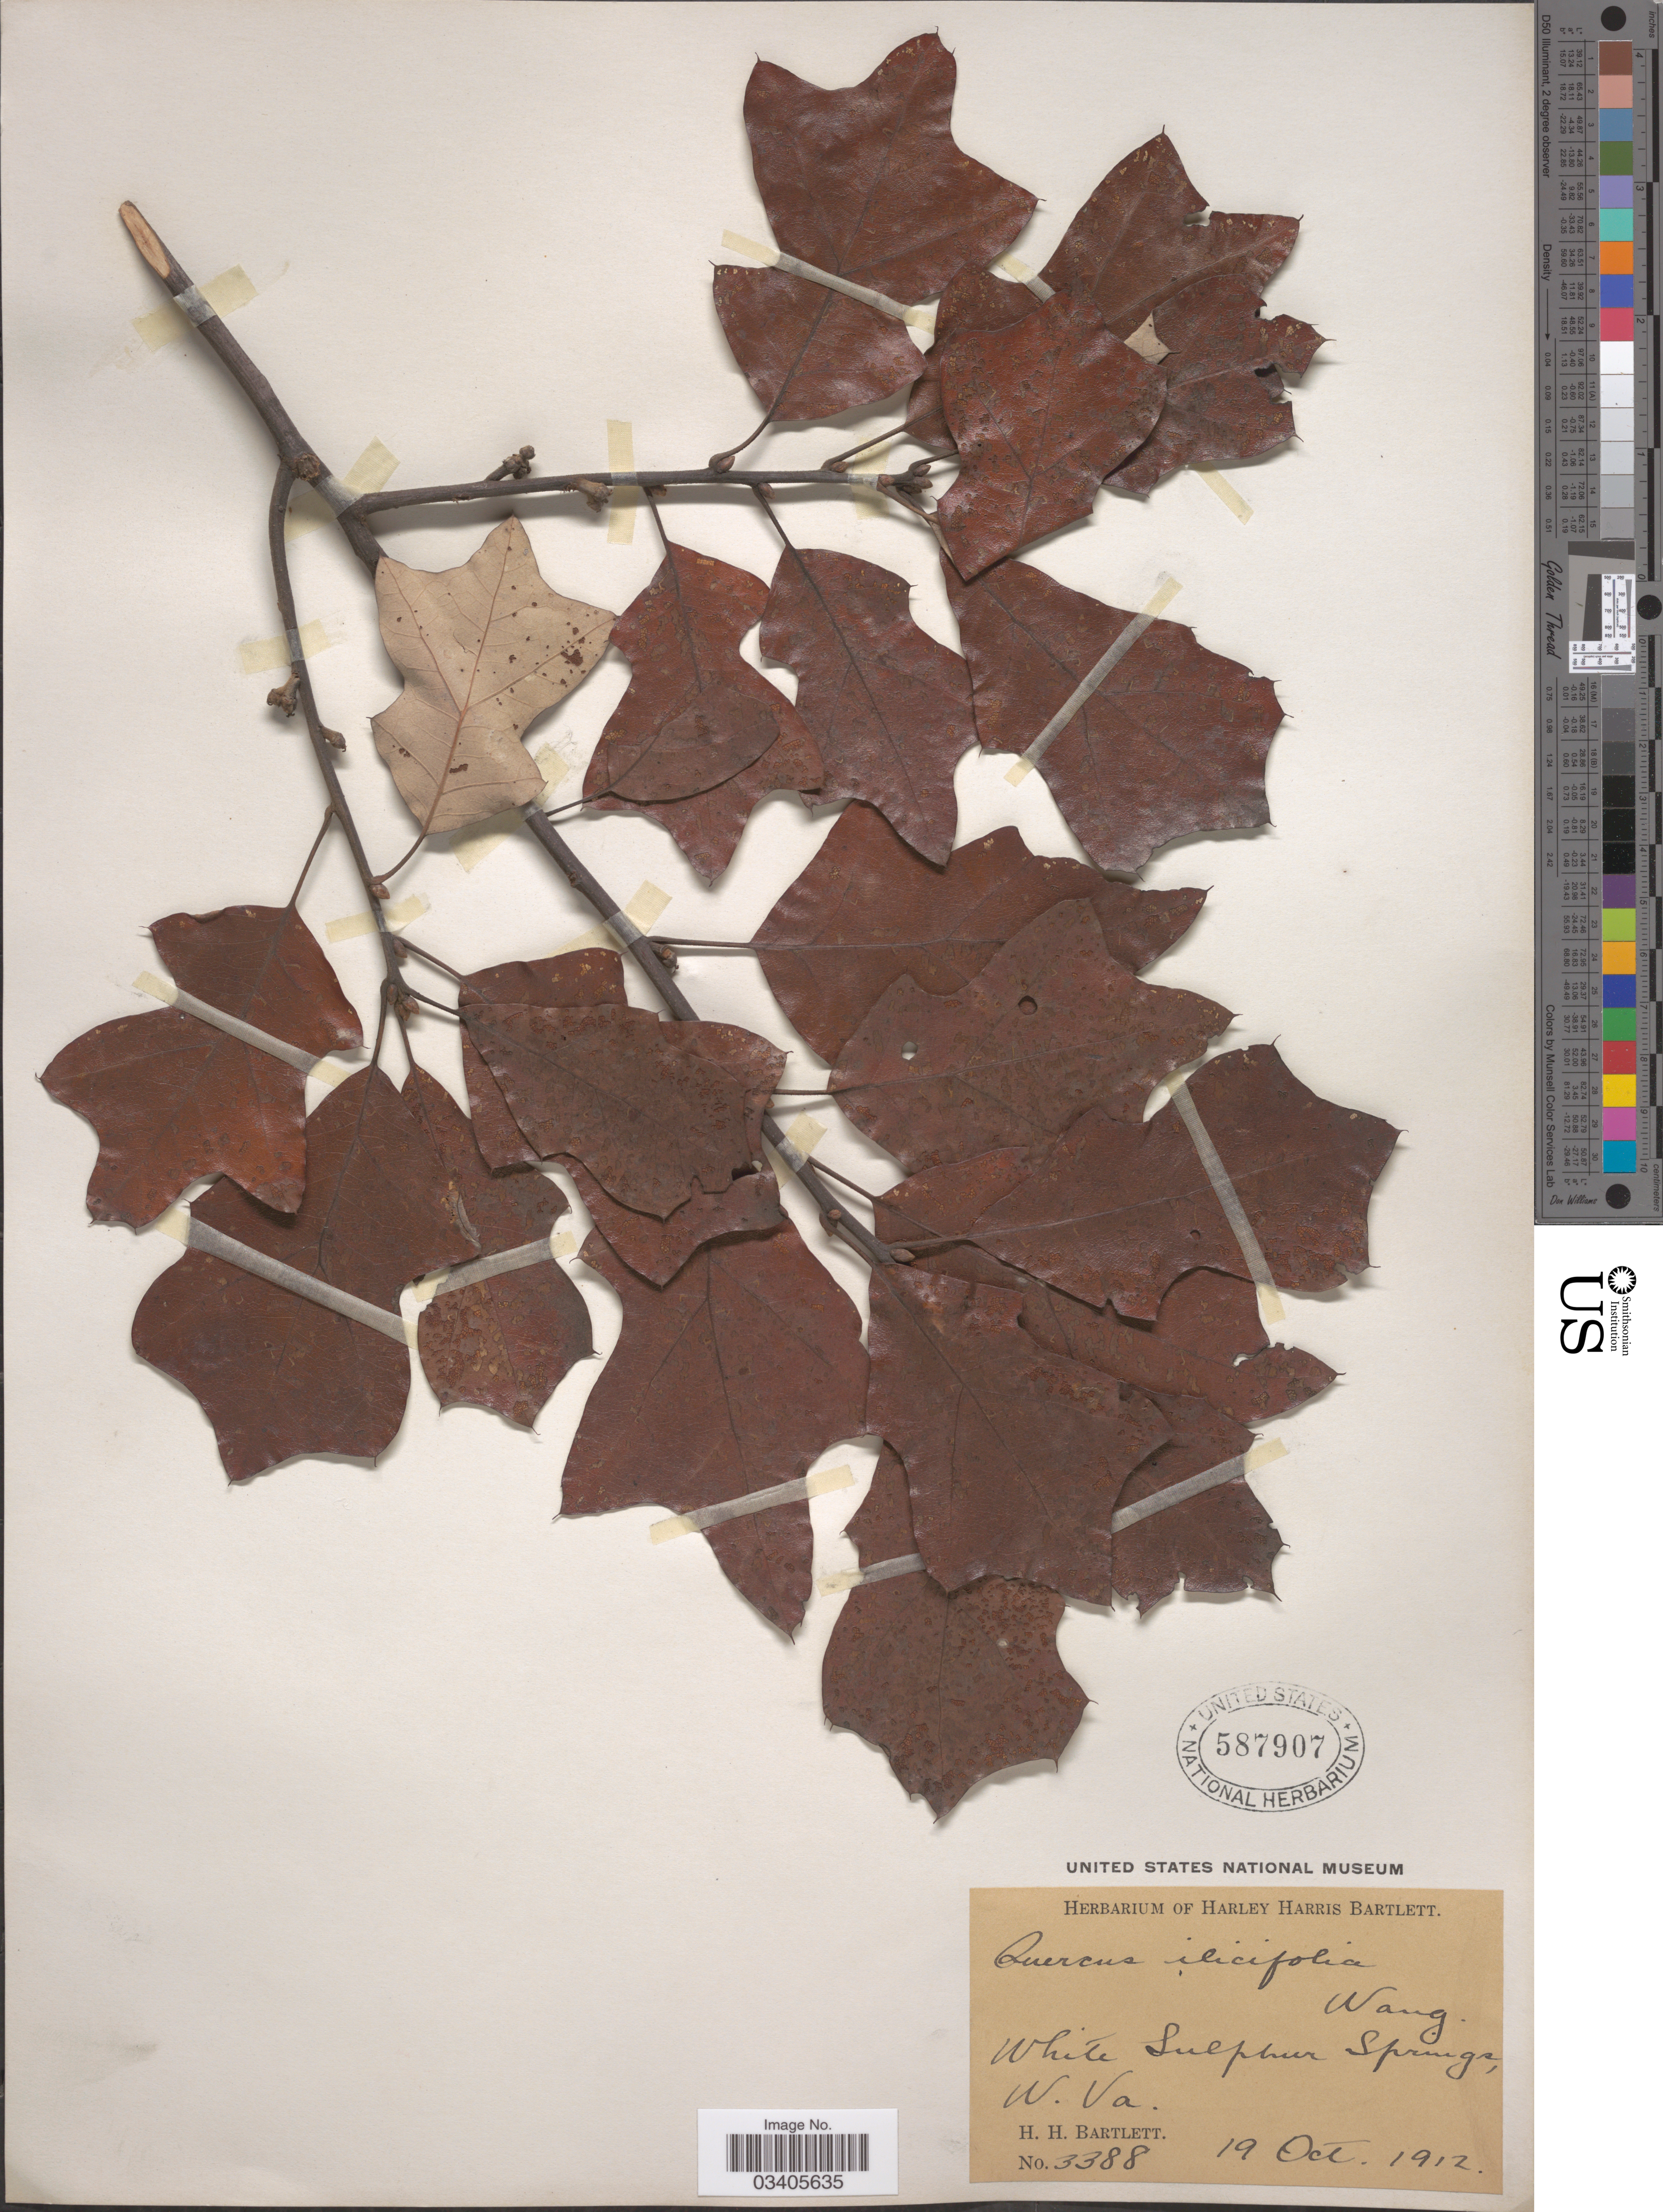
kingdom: Plantae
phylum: Tracheophyta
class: Magnoliopsida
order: Fagales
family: Fagaceae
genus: Quercus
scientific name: Quercus ilicifolia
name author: Wangenh.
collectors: H. H. Bartlett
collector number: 3388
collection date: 1912-10-19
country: United States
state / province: West Virginia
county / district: Greenbrier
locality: White Sulphur Springs.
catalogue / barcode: US 587907